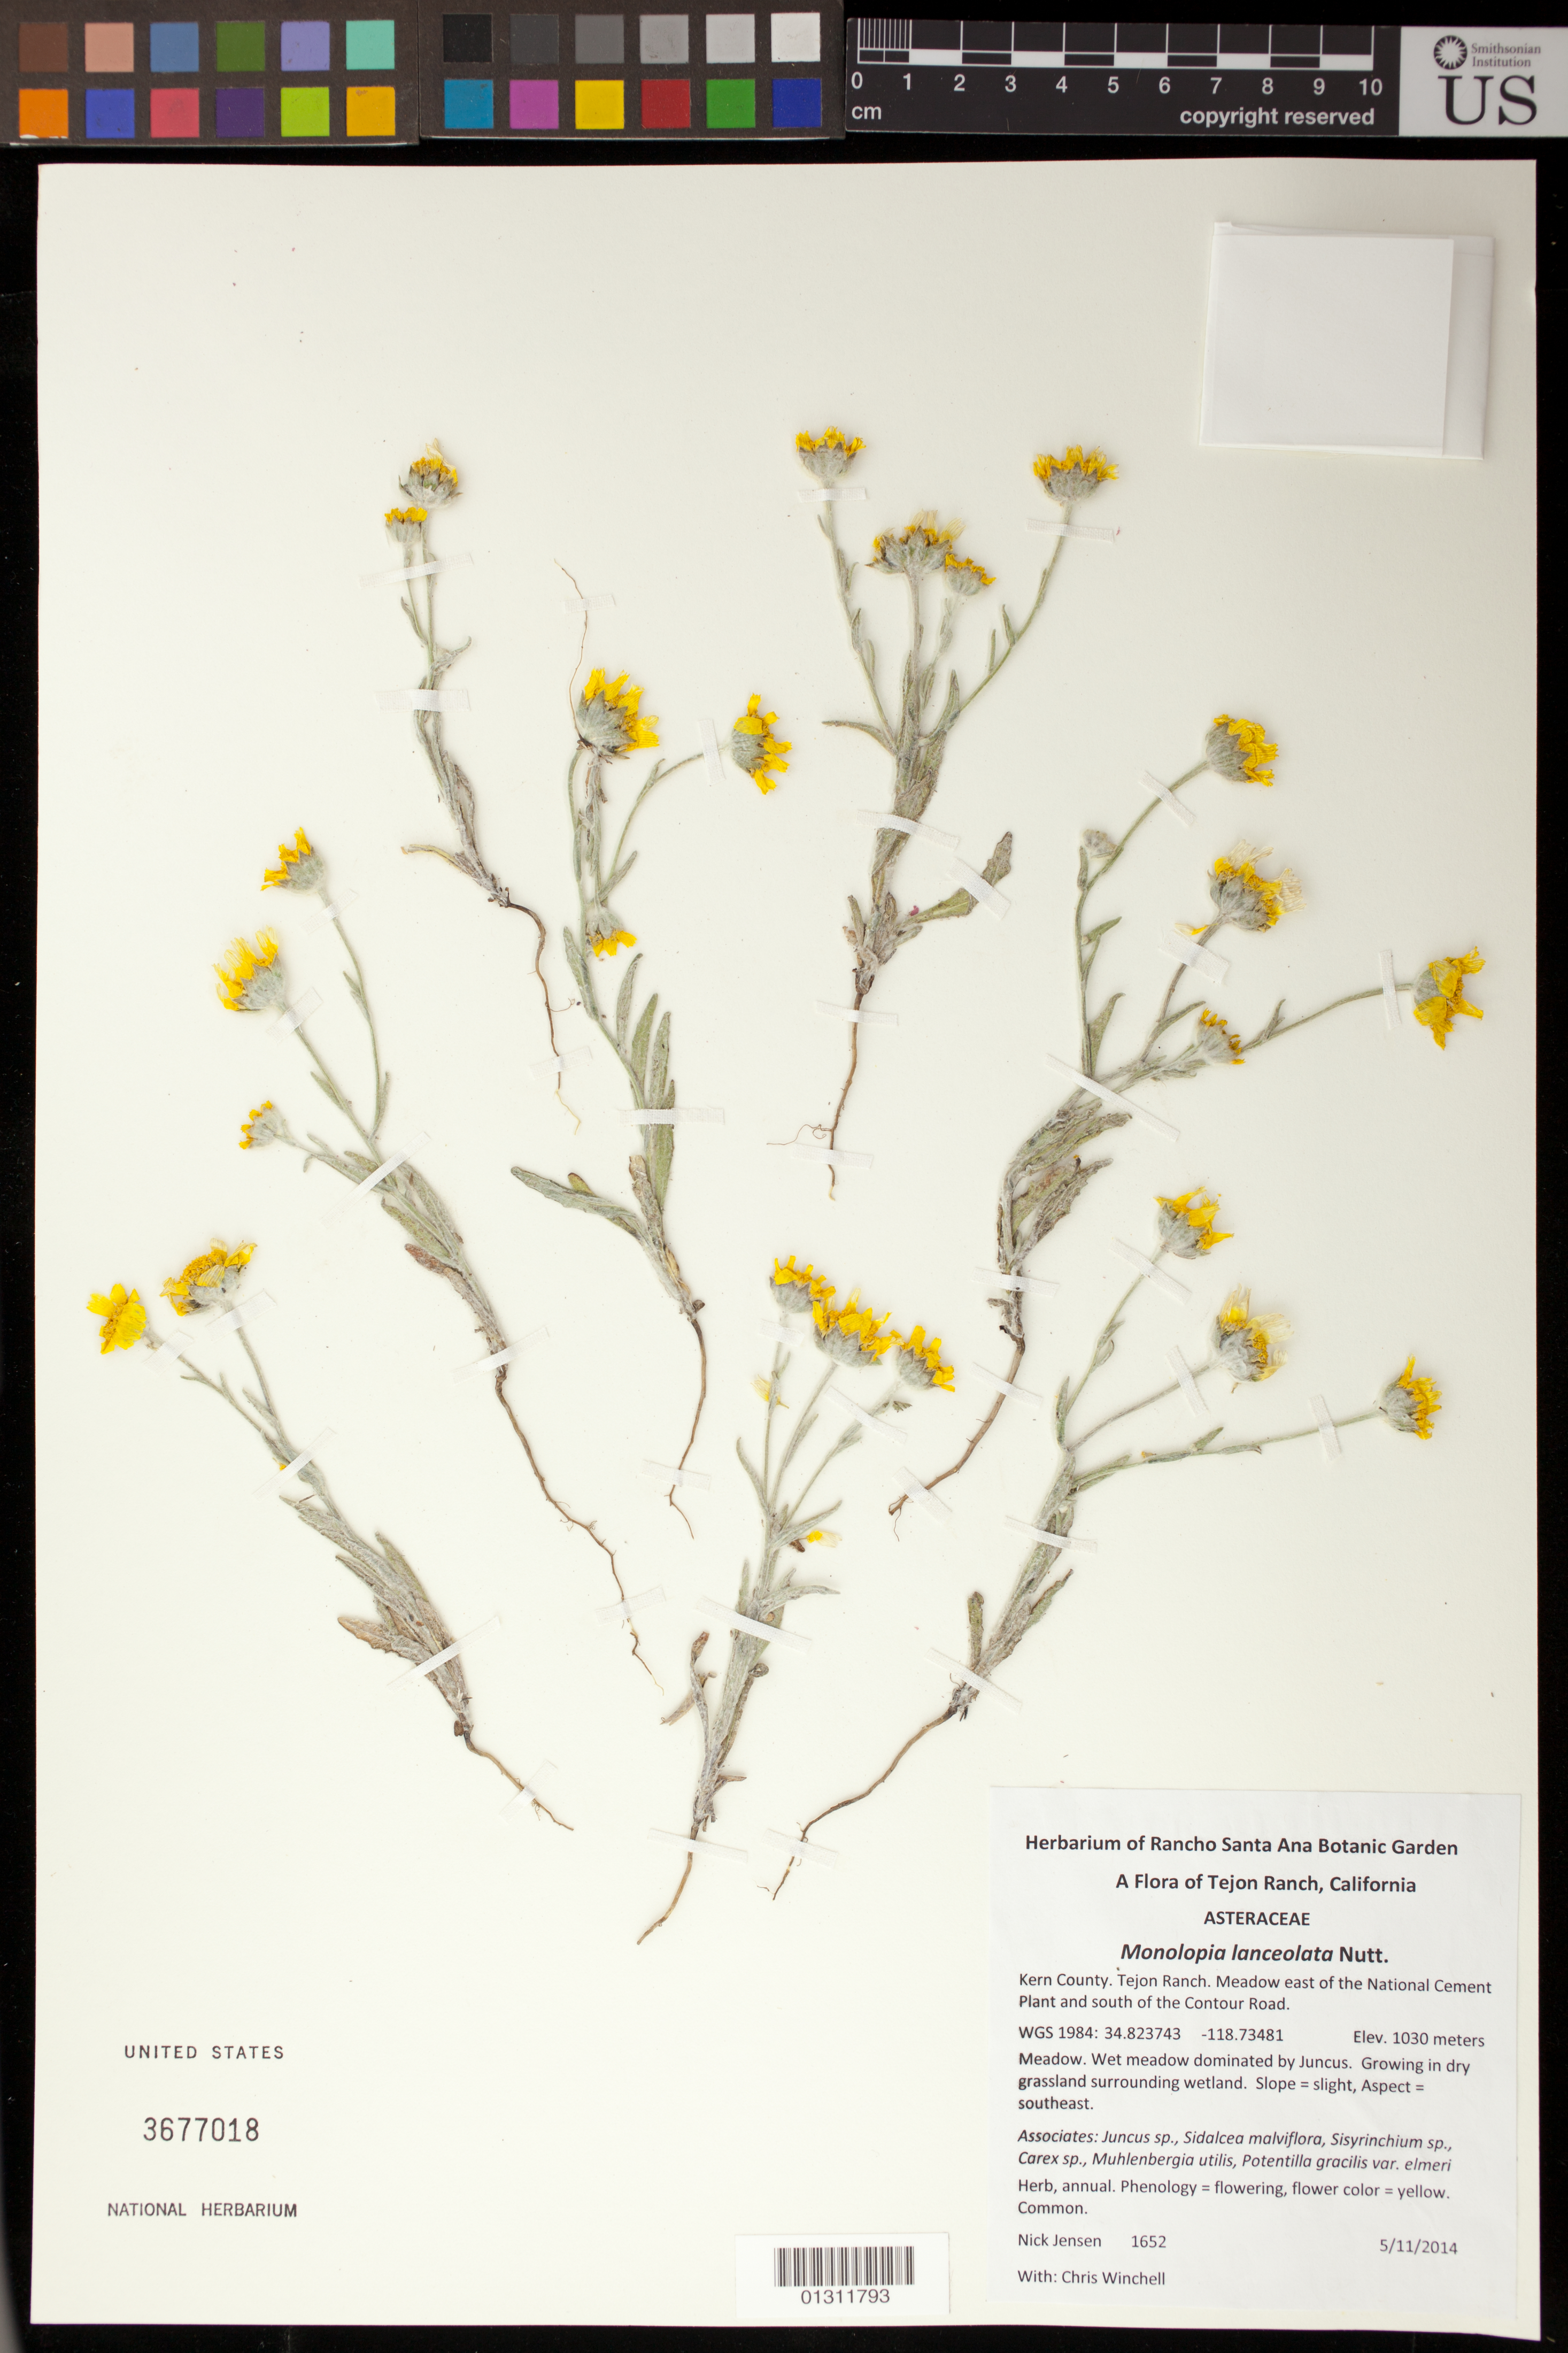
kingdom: Plantae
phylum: Tracheophyta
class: Magnoliopsida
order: Asterales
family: Asteraceae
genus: Monolopia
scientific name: Monolopia lanceolata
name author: Nutt.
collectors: N. Jensen & C. Winchell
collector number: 1652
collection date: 2014-05-10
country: United States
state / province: California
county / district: Kern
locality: Tejon Ranch, Meadow E of the National Cement Plant and S of the Contour Road.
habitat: in dry grassland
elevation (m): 1030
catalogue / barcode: US 3677018